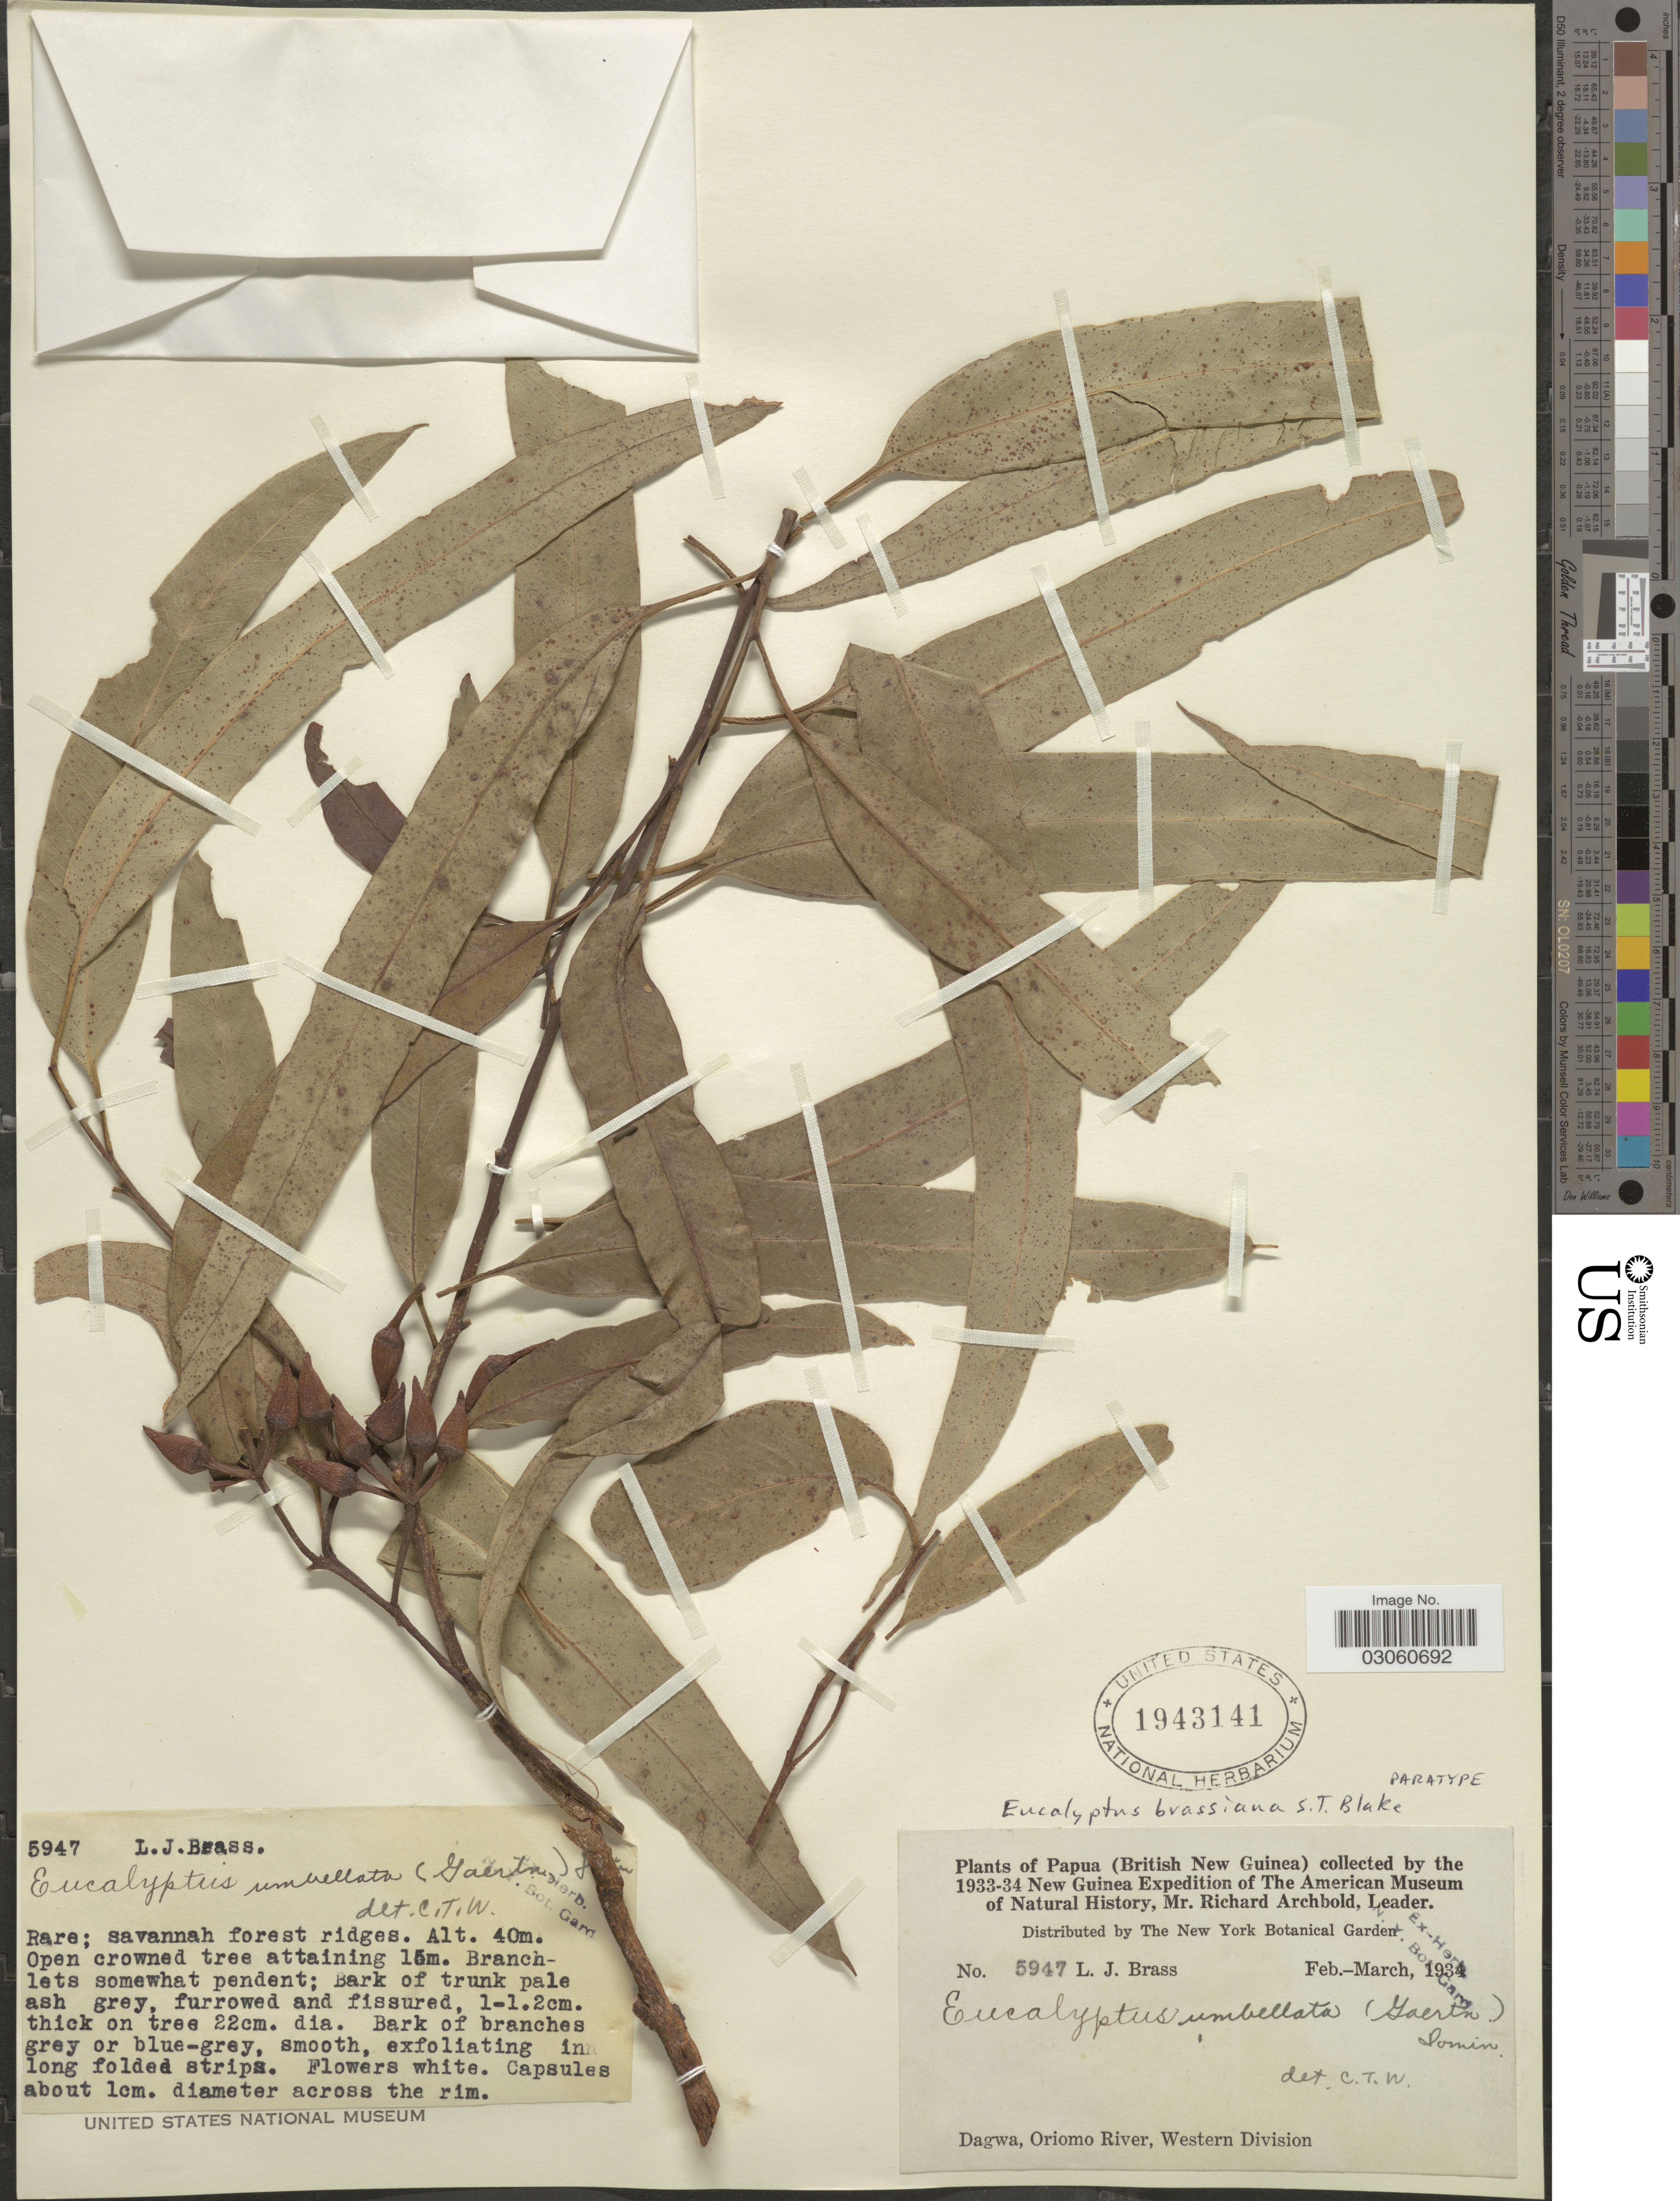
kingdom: Plantae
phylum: Tracheophyta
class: Magnoliopsida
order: Myrtales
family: Myrtaceae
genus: Eucalyptus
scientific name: Eucalyptus brassiana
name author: S.T. Blake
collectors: L. J. Brass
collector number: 5947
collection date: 1934-02/1934-03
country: Papua New Guinea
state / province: Manus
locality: Papua (British New Guinea). Dagwa, Oriomo River, Western Division.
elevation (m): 40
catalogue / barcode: US 1943141